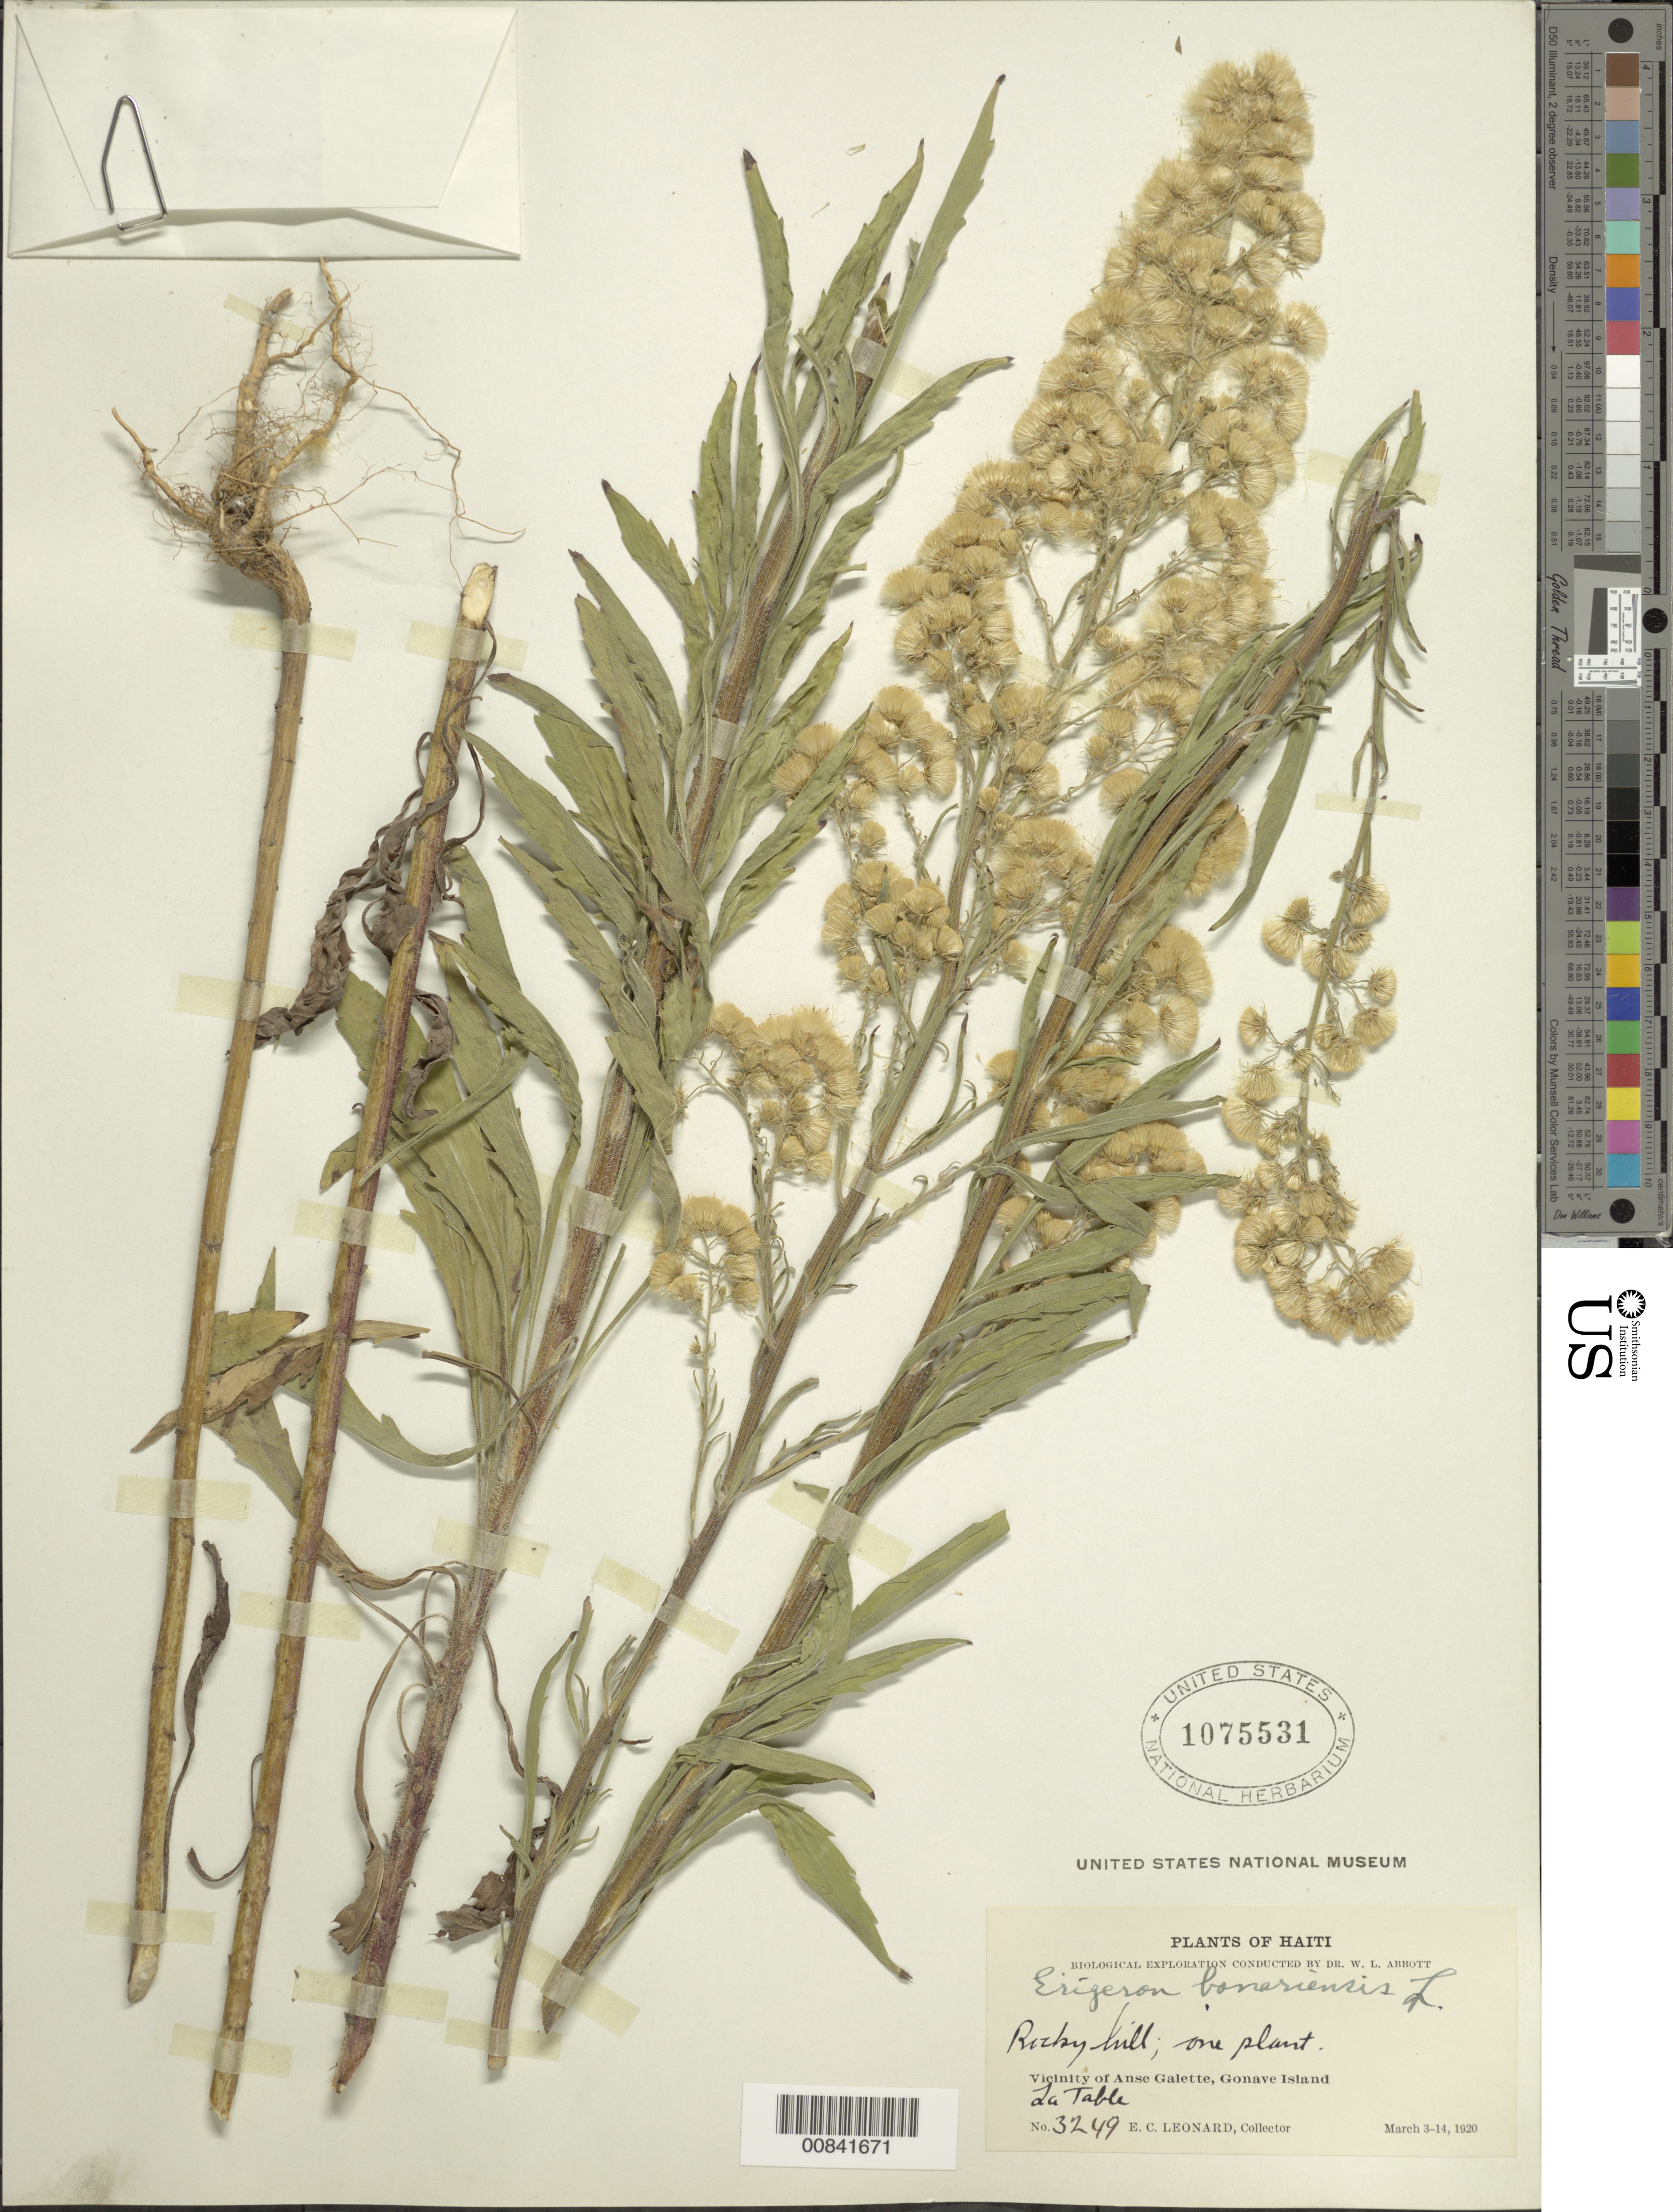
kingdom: Plantae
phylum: Tracheophyta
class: Magnoliopsida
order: Asterales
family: Asteraceae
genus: Conyza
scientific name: Conyza bonariensis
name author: (L.) Cronq.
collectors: E. C. Leonard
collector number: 3249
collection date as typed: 03 Mar 1920 to 14 Mar 1920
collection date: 1920-03-03/1920-03-14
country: Haiti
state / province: Ouest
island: Île de la Gonâve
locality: Vicinity of Anse Galette, La Table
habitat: Rocky hill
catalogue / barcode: US 1075531